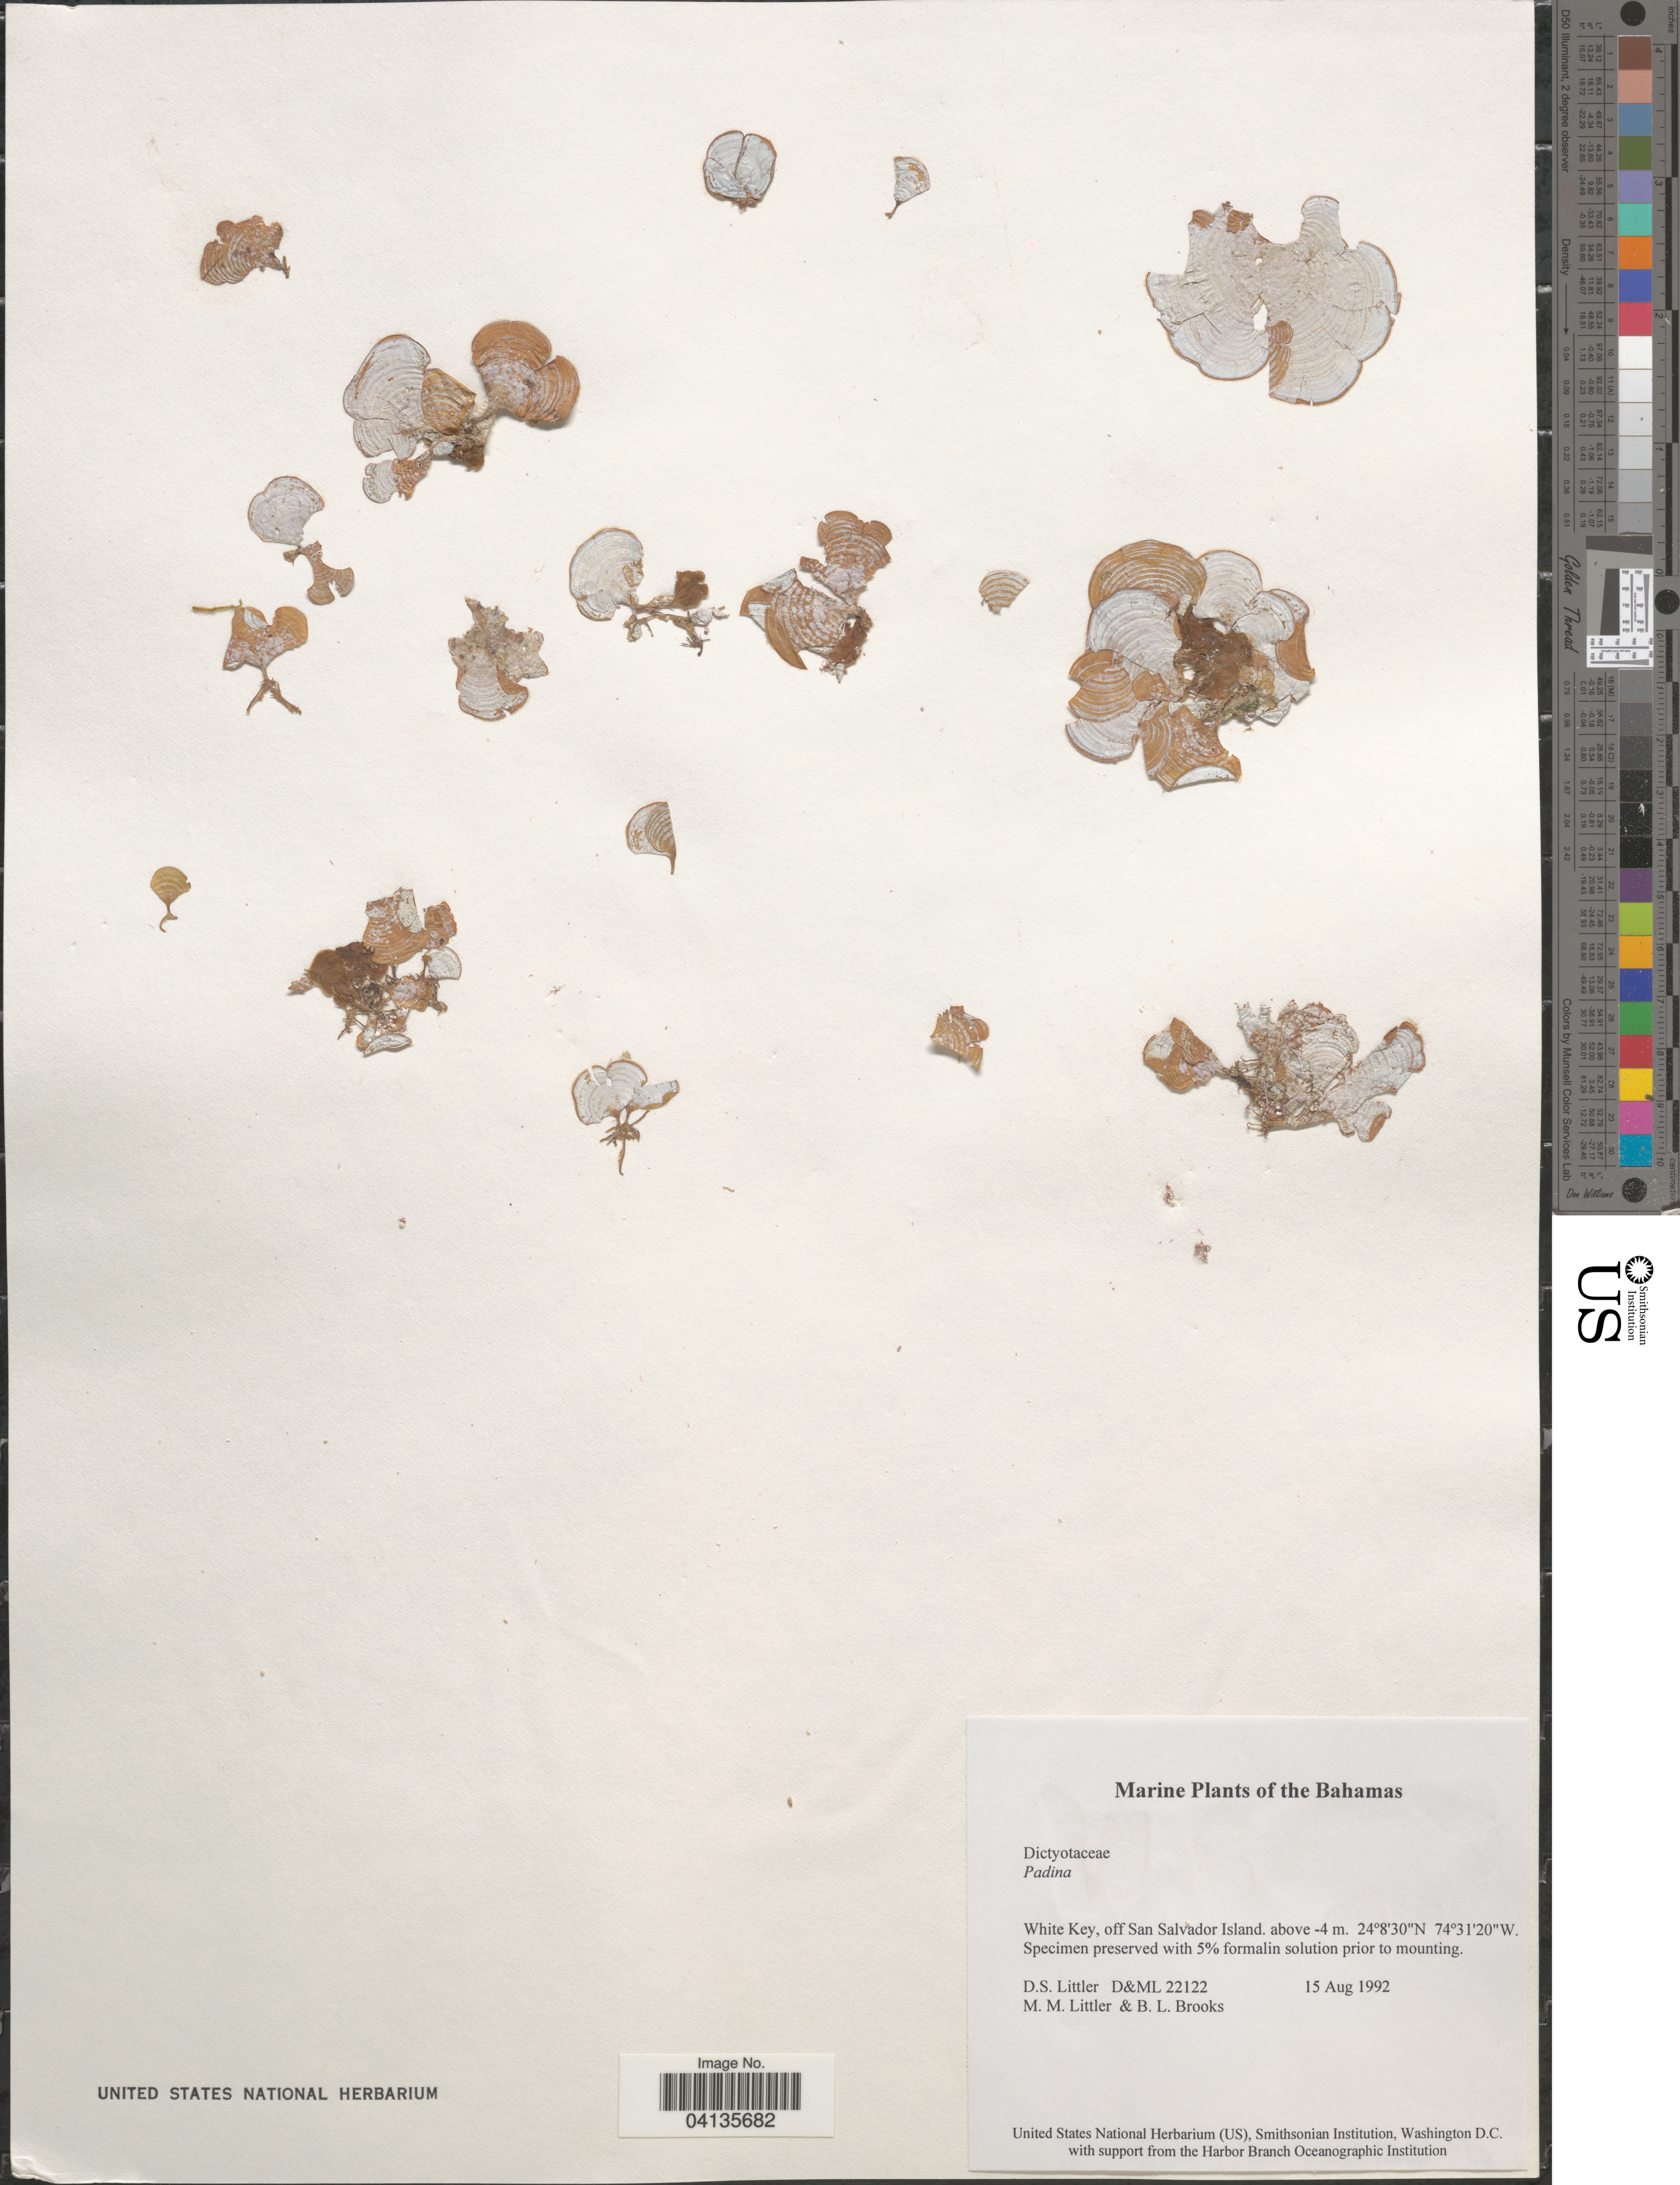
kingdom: Chromista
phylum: Ochrophyta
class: Phaeophyceae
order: Dictyotales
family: Dictyotaceae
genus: Padina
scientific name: Padina sp.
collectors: D. S. Littler & B. Brooks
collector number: D&ML22122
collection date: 1992-08-15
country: Bahamas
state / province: San Salvador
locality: White Key, off San Salvador Island.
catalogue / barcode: US 238699